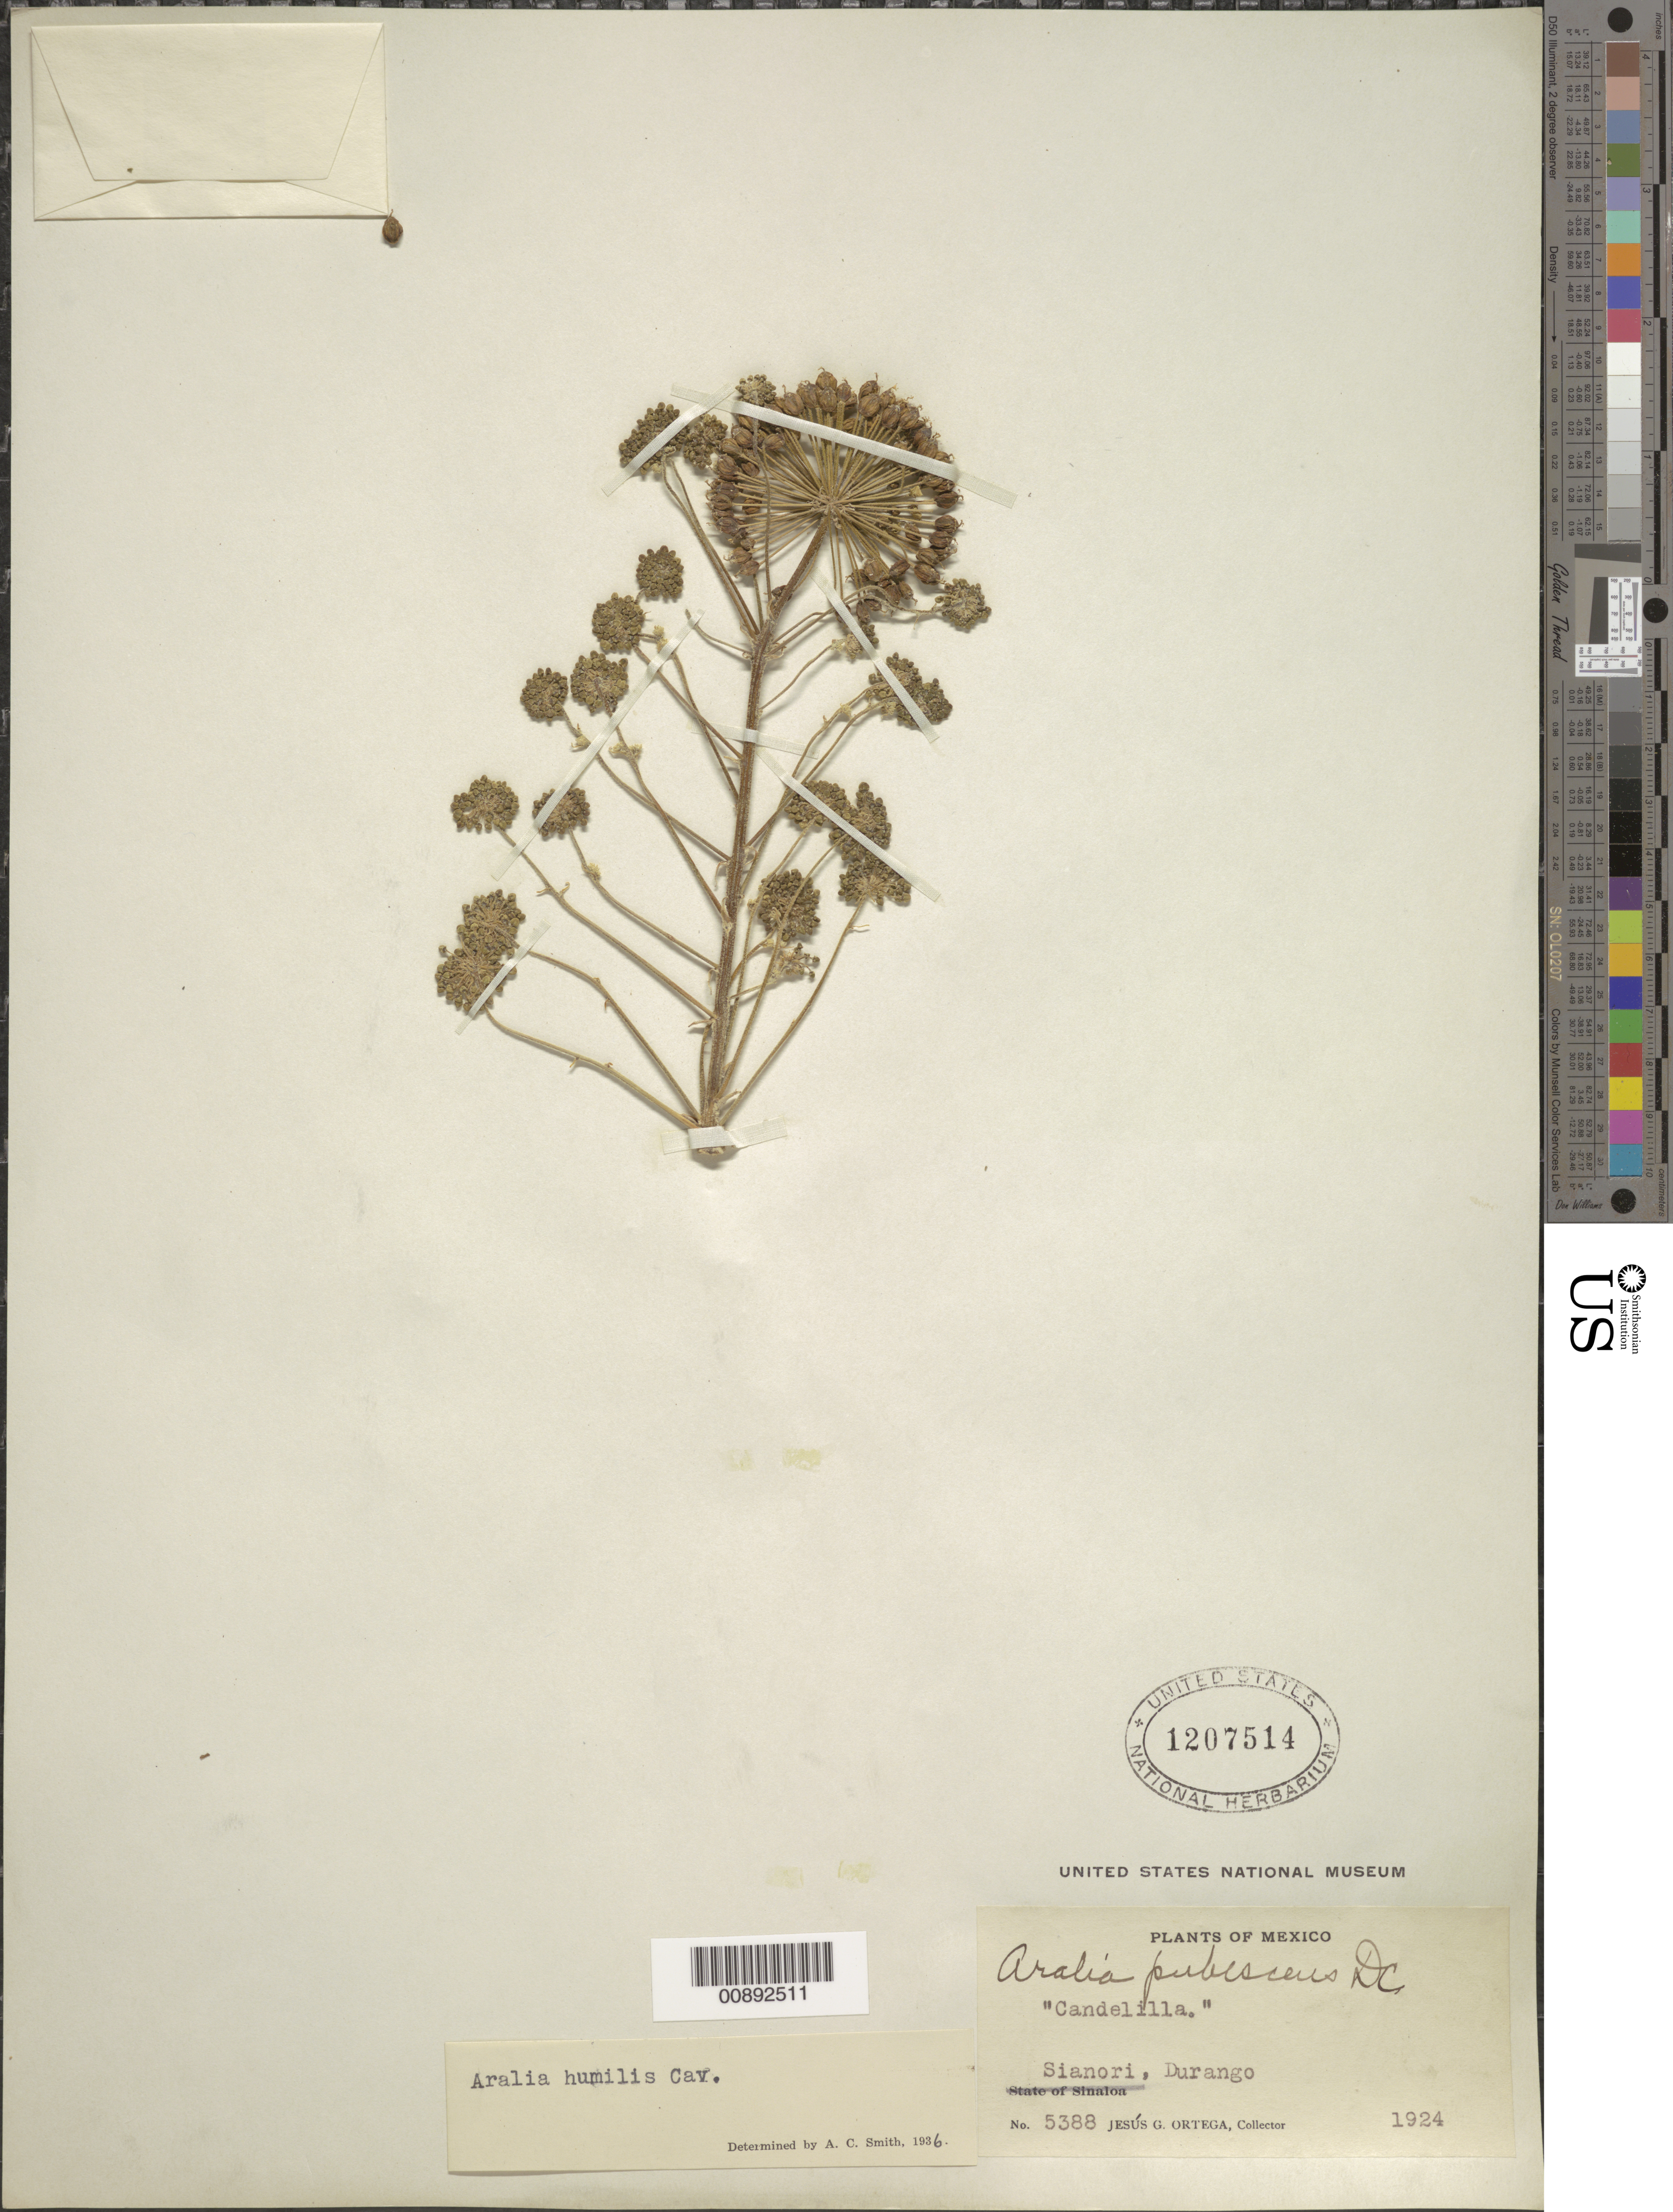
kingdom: Plantae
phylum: Tracheophyta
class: Magnoliopsida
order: Apiales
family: Araliaceae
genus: Aralia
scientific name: Aralia humilis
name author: Cav.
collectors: J. Ortega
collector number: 5388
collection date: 1924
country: Mexico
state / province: Durango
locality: Sianori, Durango.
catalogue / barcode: US 1207514